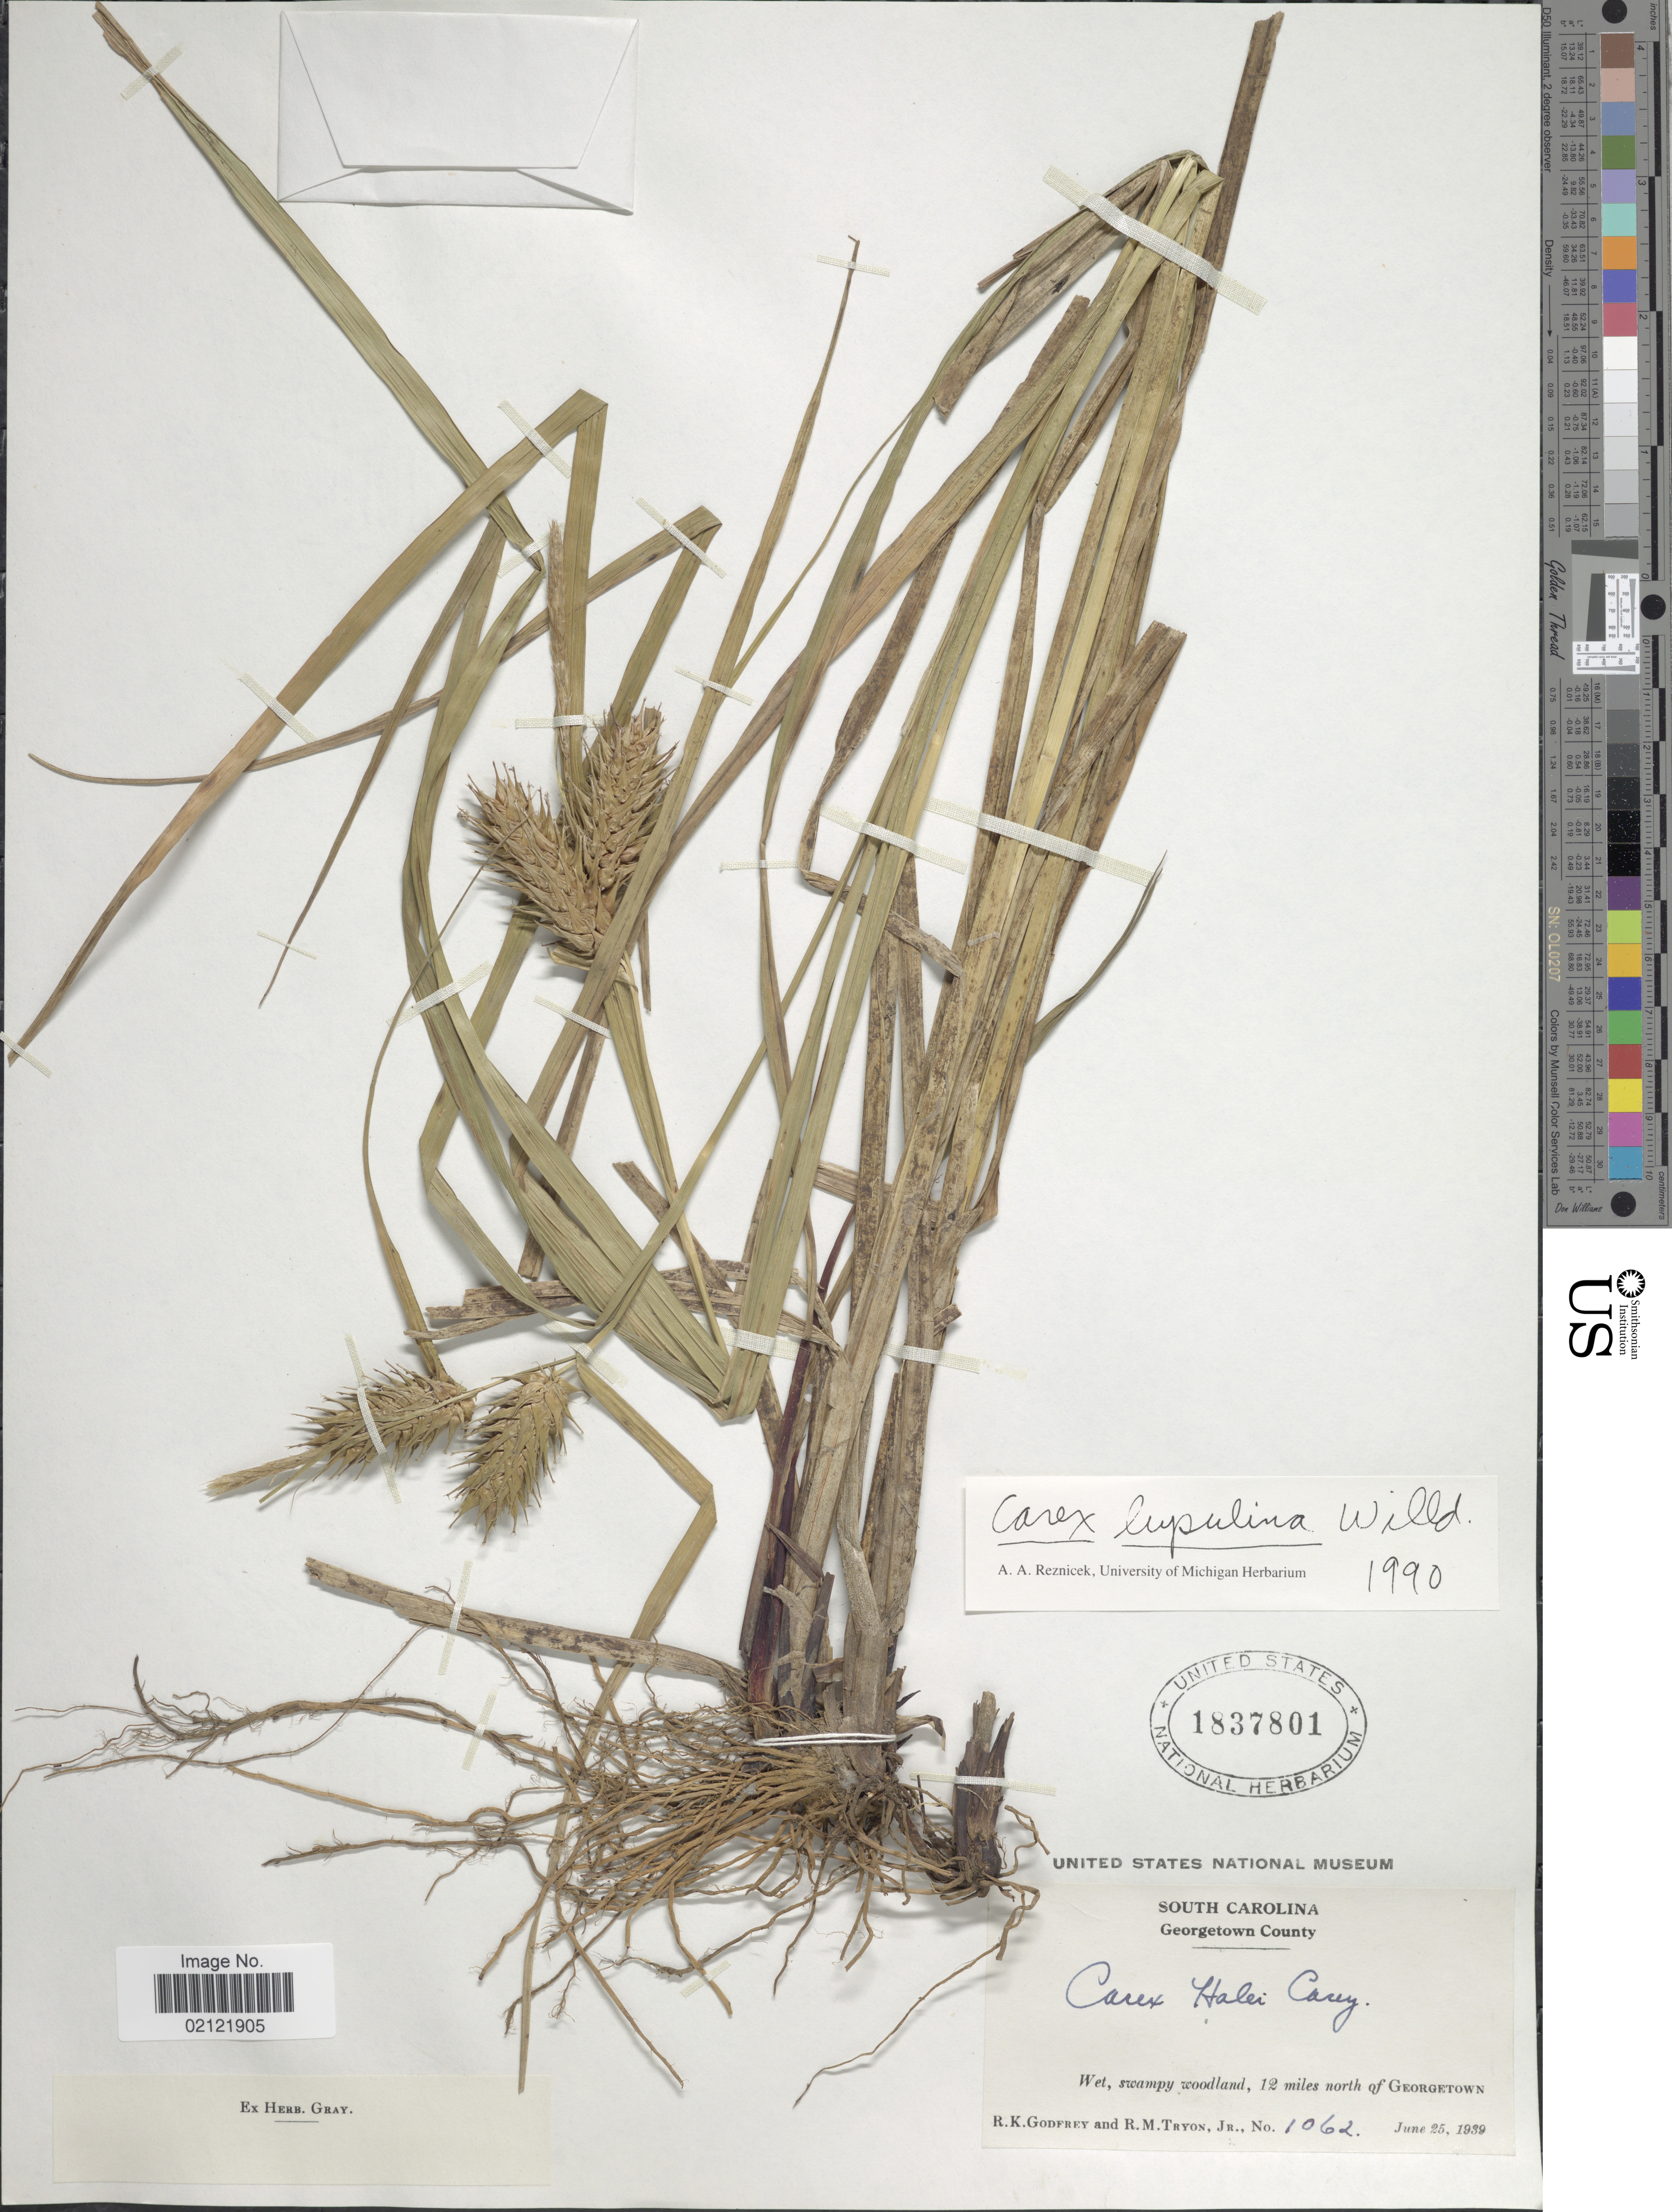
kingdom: Plantae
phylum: Tracheophyta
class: Liliopsida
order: Poales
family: Cyperaceae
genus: Carex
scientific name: Carex lupulina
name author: Muhl. ex Willd.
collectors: R. K. Godfrey & R. M. Tryon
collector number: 1062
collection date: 1939-06-25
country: United States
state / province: South Carolina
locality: Georgetown County. Wet, swampy woodland, 12 miles north of Georgetown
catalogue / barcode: US 1837801